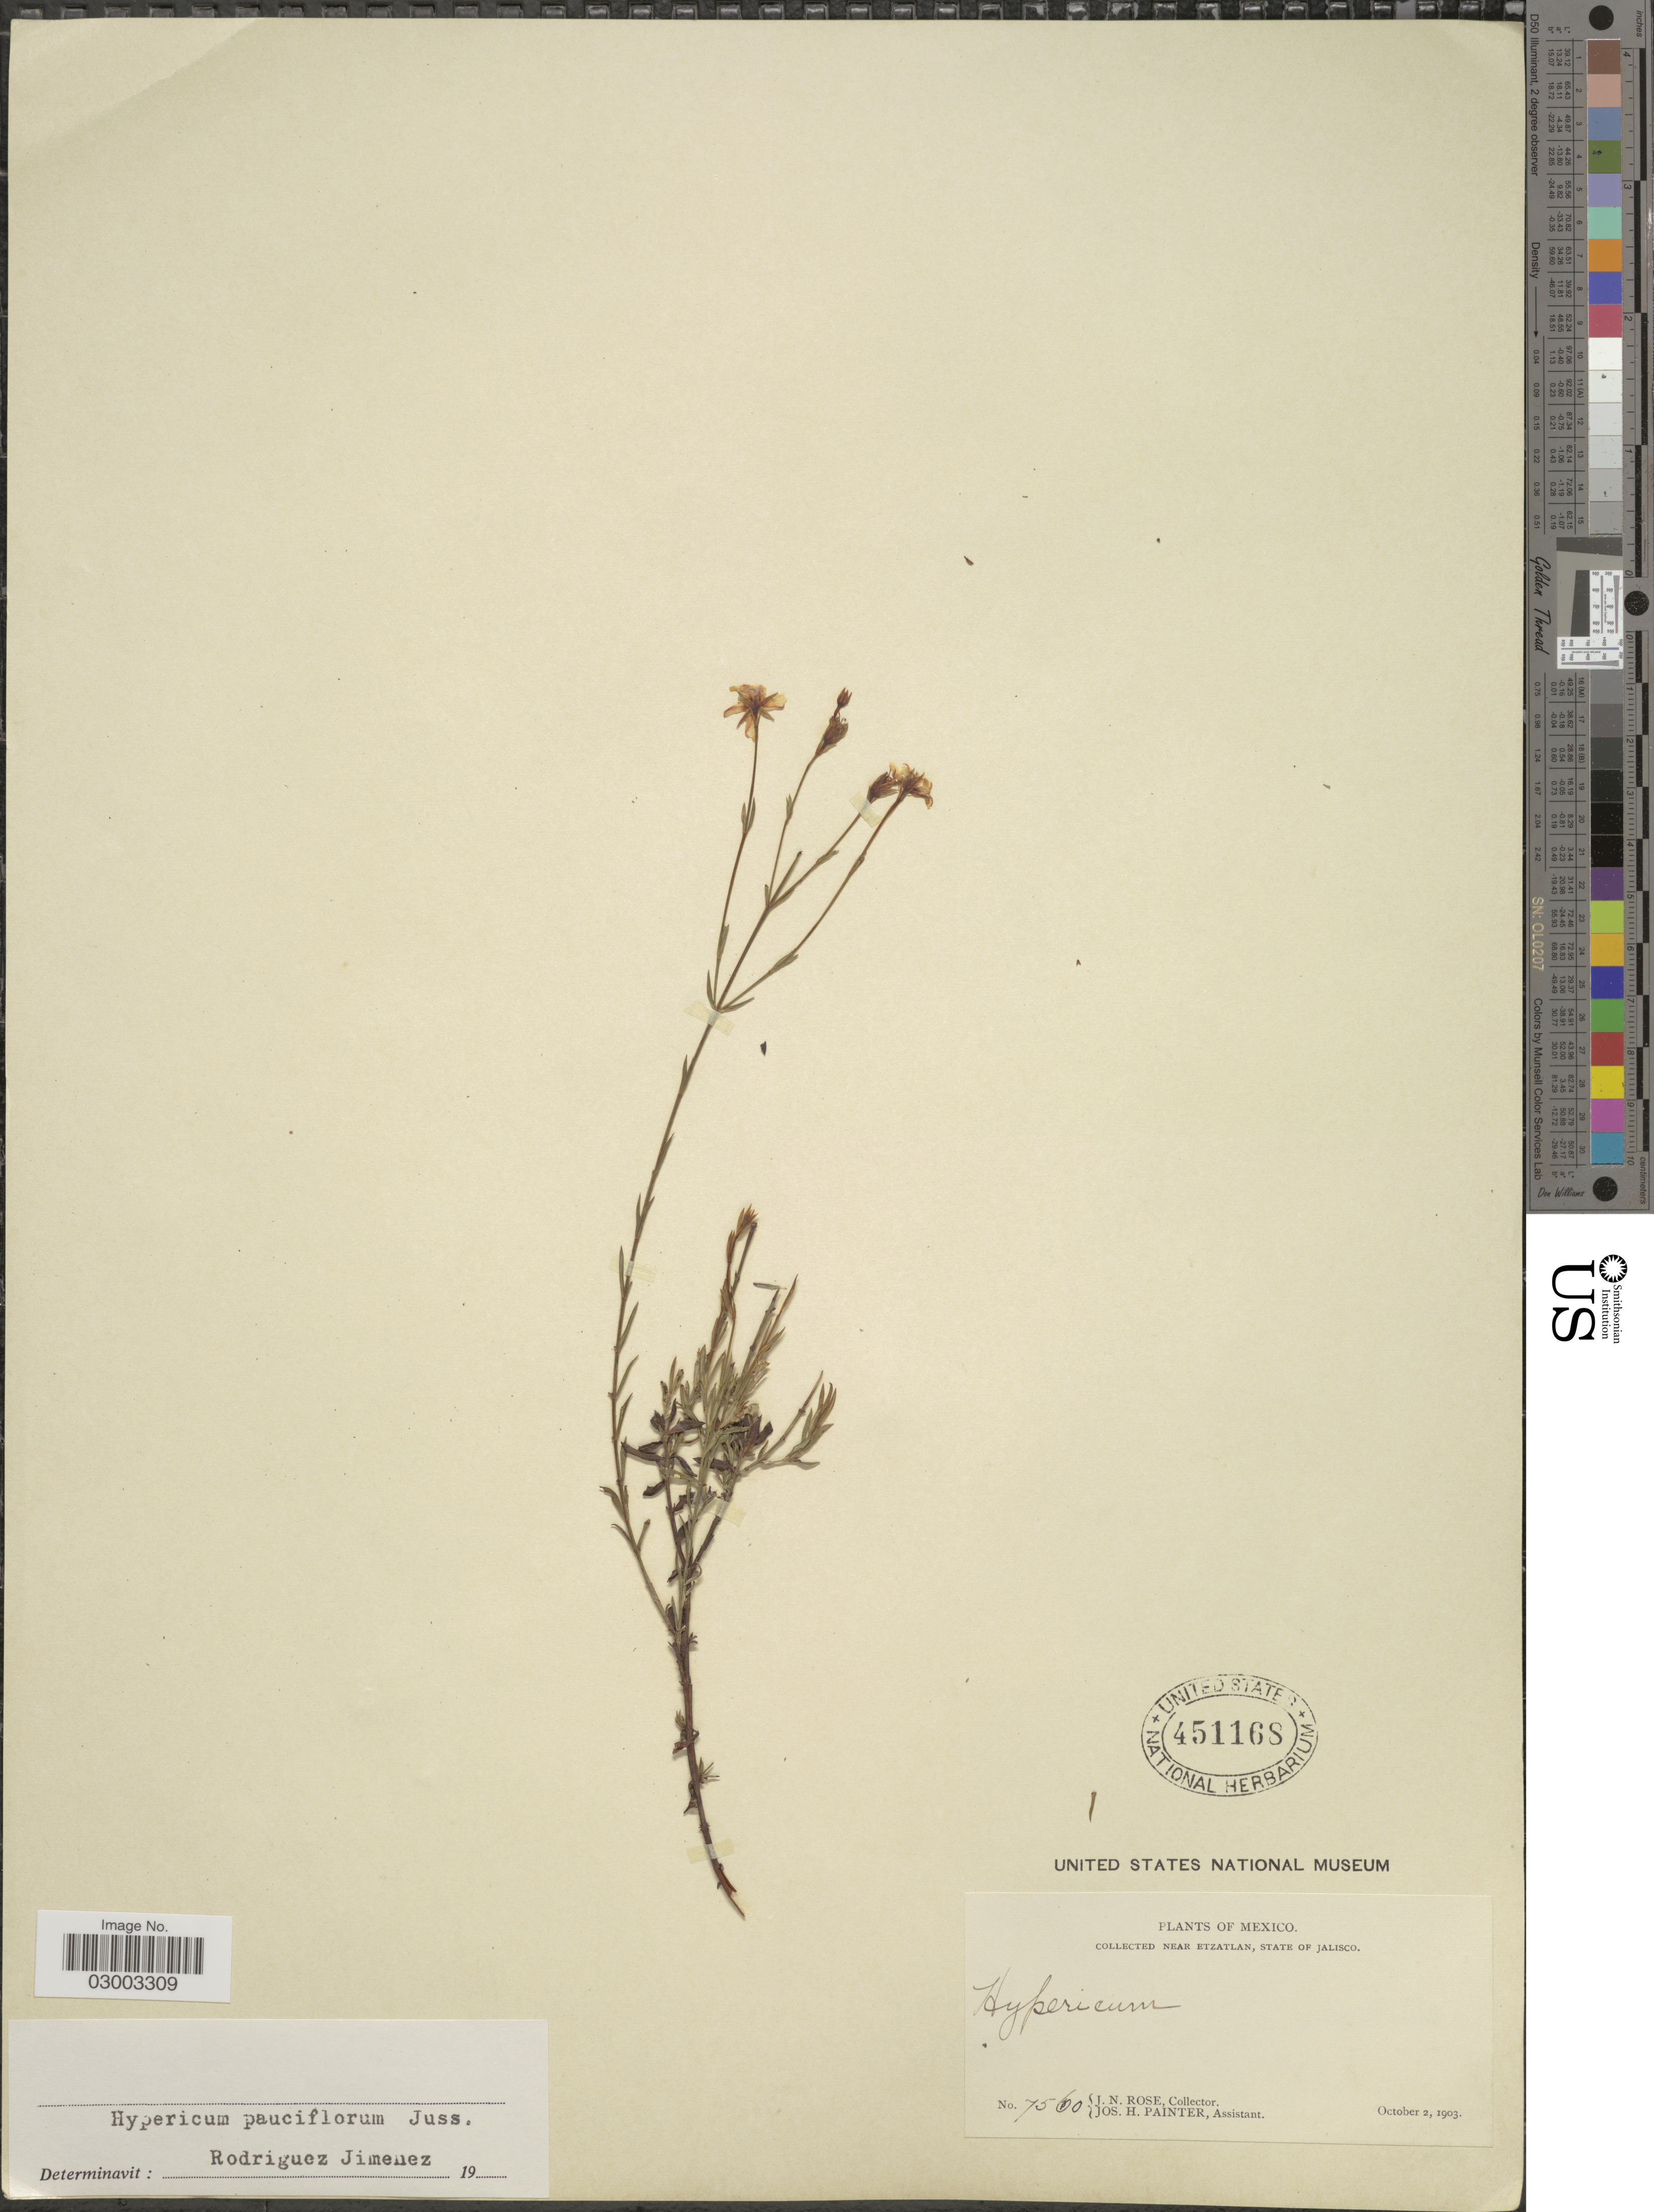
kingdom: Plantae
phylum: Tracheophyta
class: Magnoliopsida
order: Malpighiales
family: Hypericaceae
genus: Hypericum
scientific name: Hypericum pauciflorum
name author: Kunth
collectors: J. N. Rose & J. H. Painter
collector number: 7560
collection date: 1903-10-02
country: Mexico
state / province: Jalisco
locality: Near Etzatlan, State of Jalisco.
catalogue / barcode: US 451168